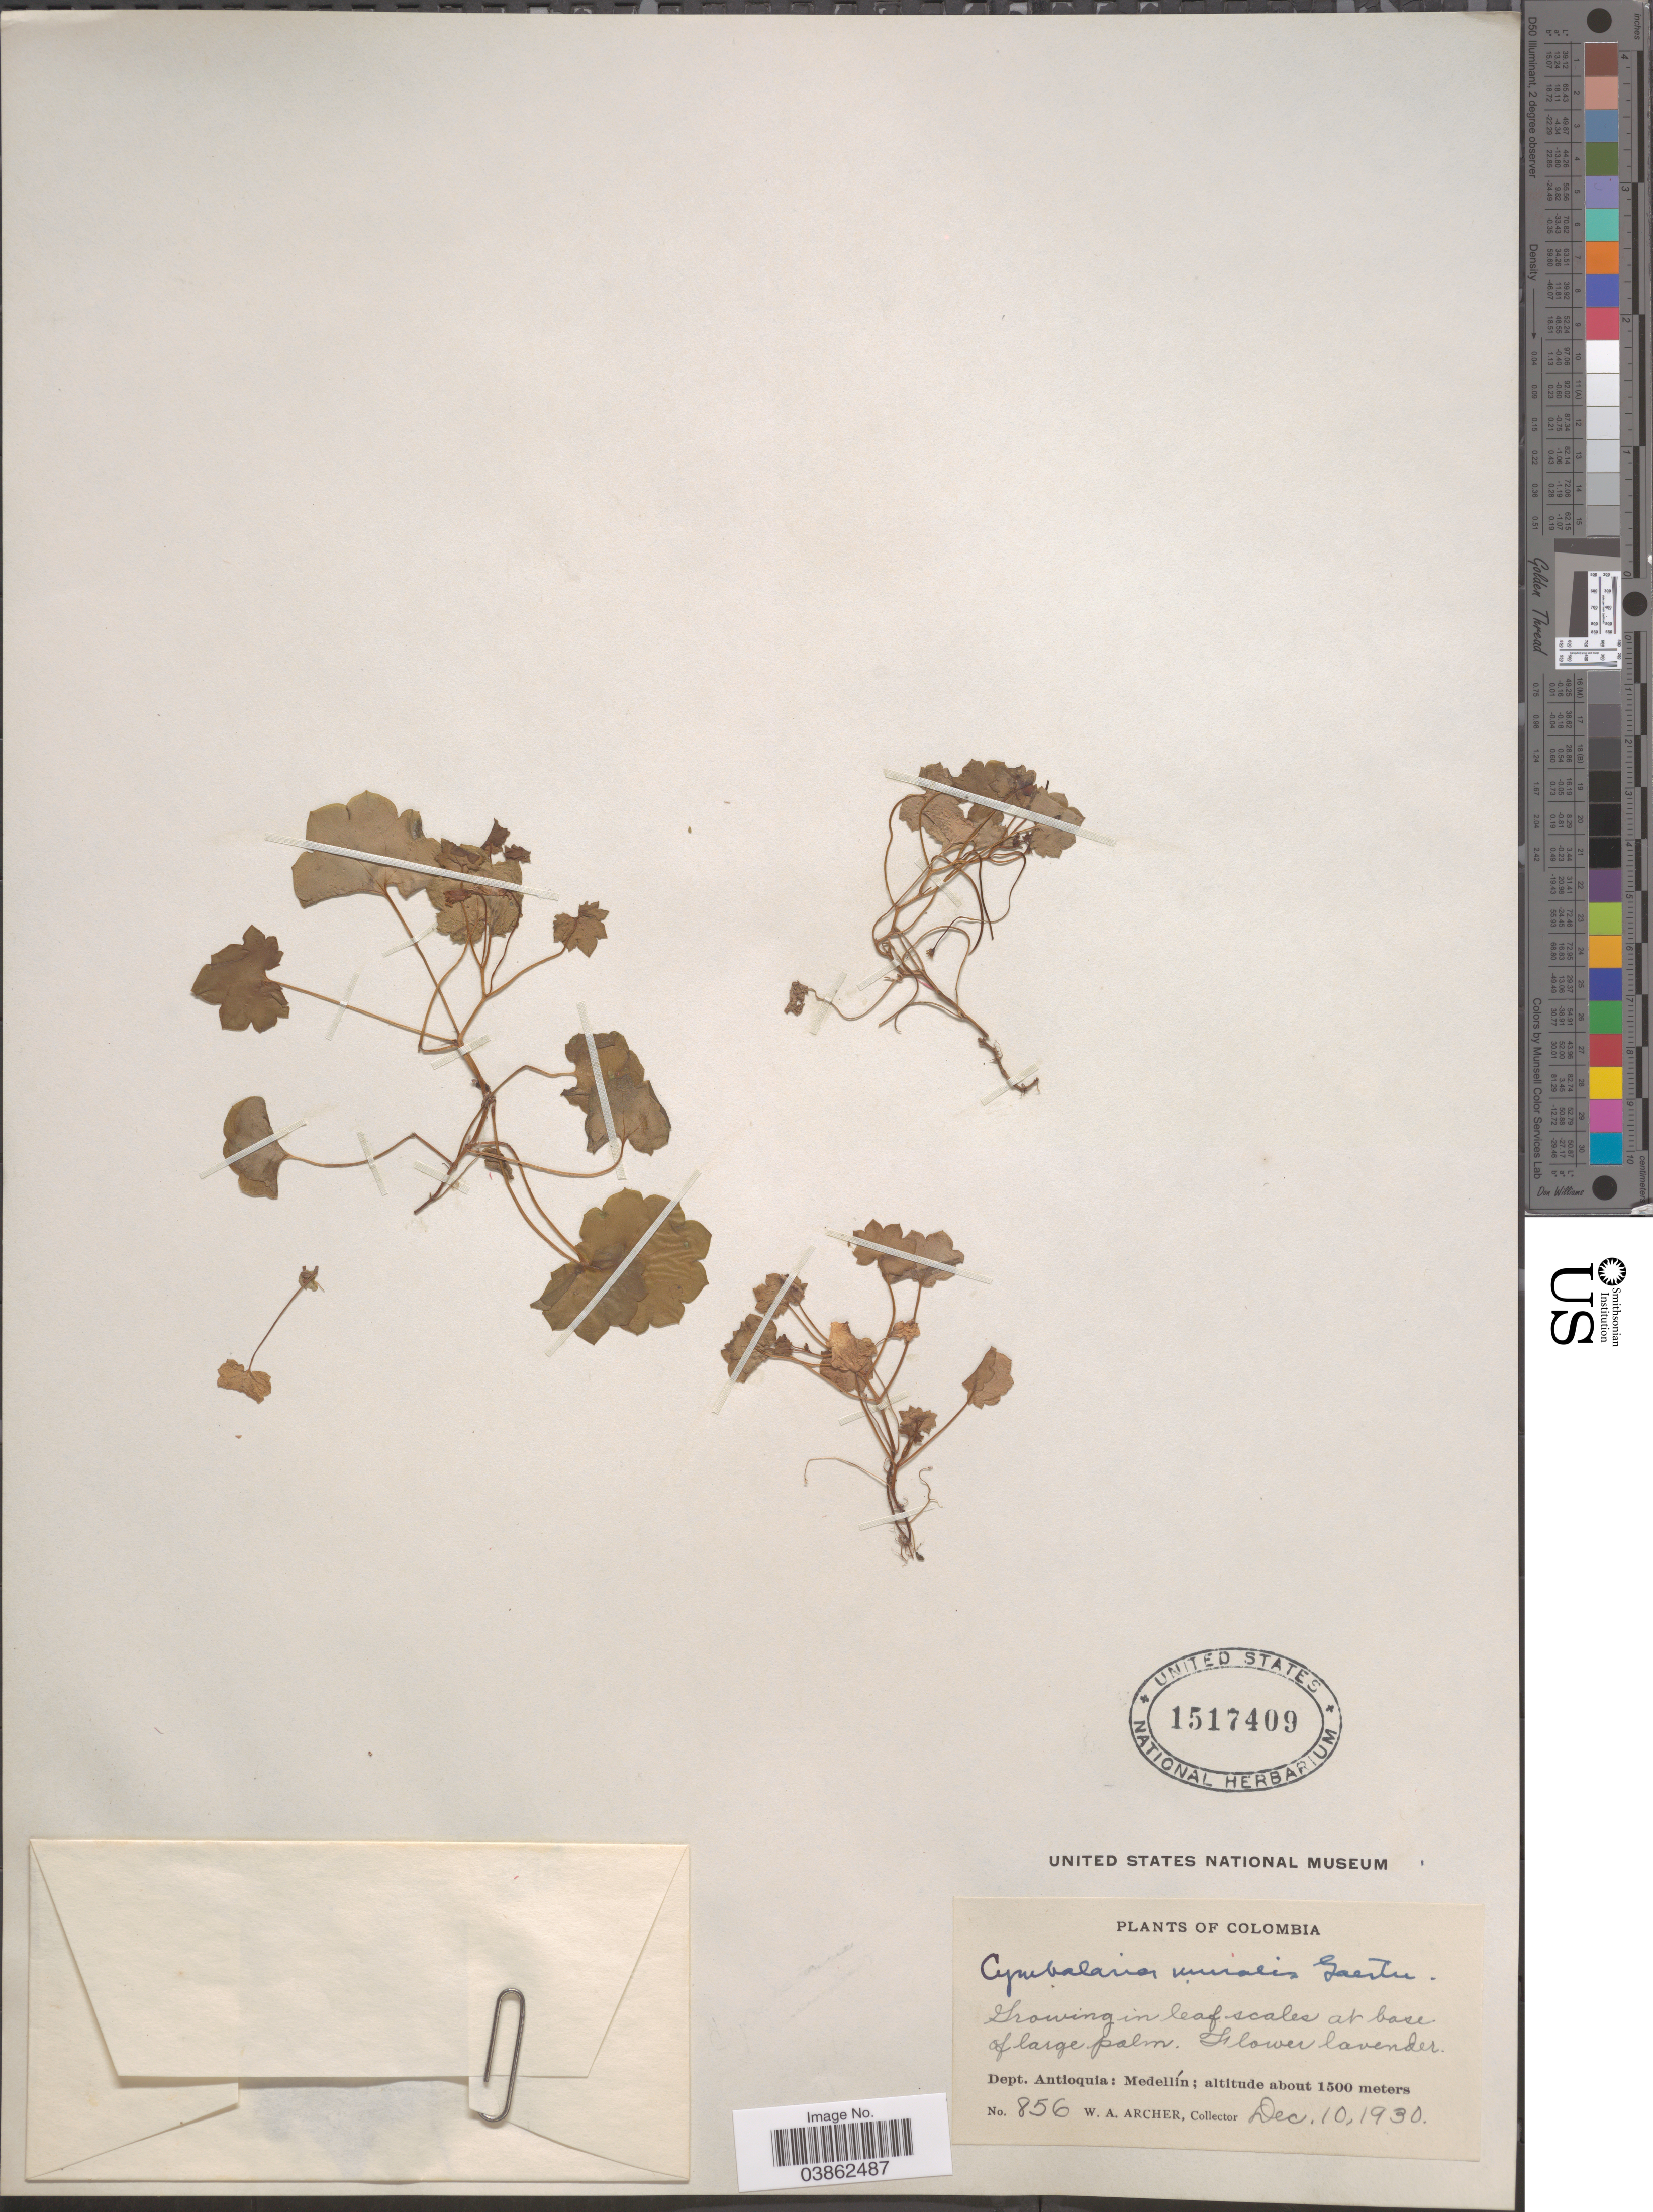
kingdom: Plantae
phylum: Tracheophyta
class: Magnoliopsida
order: Lamiales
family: Plantaginaceae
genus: Cymbalaria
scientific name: Cymbalaria muralis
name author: Gaertn. et al.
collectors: W. Archer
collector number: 856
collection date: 1930-12-10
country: Colombia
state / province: Antioquia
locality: Dept. Antioquia: Medellín.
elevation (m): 1500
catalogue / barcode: US 1517409